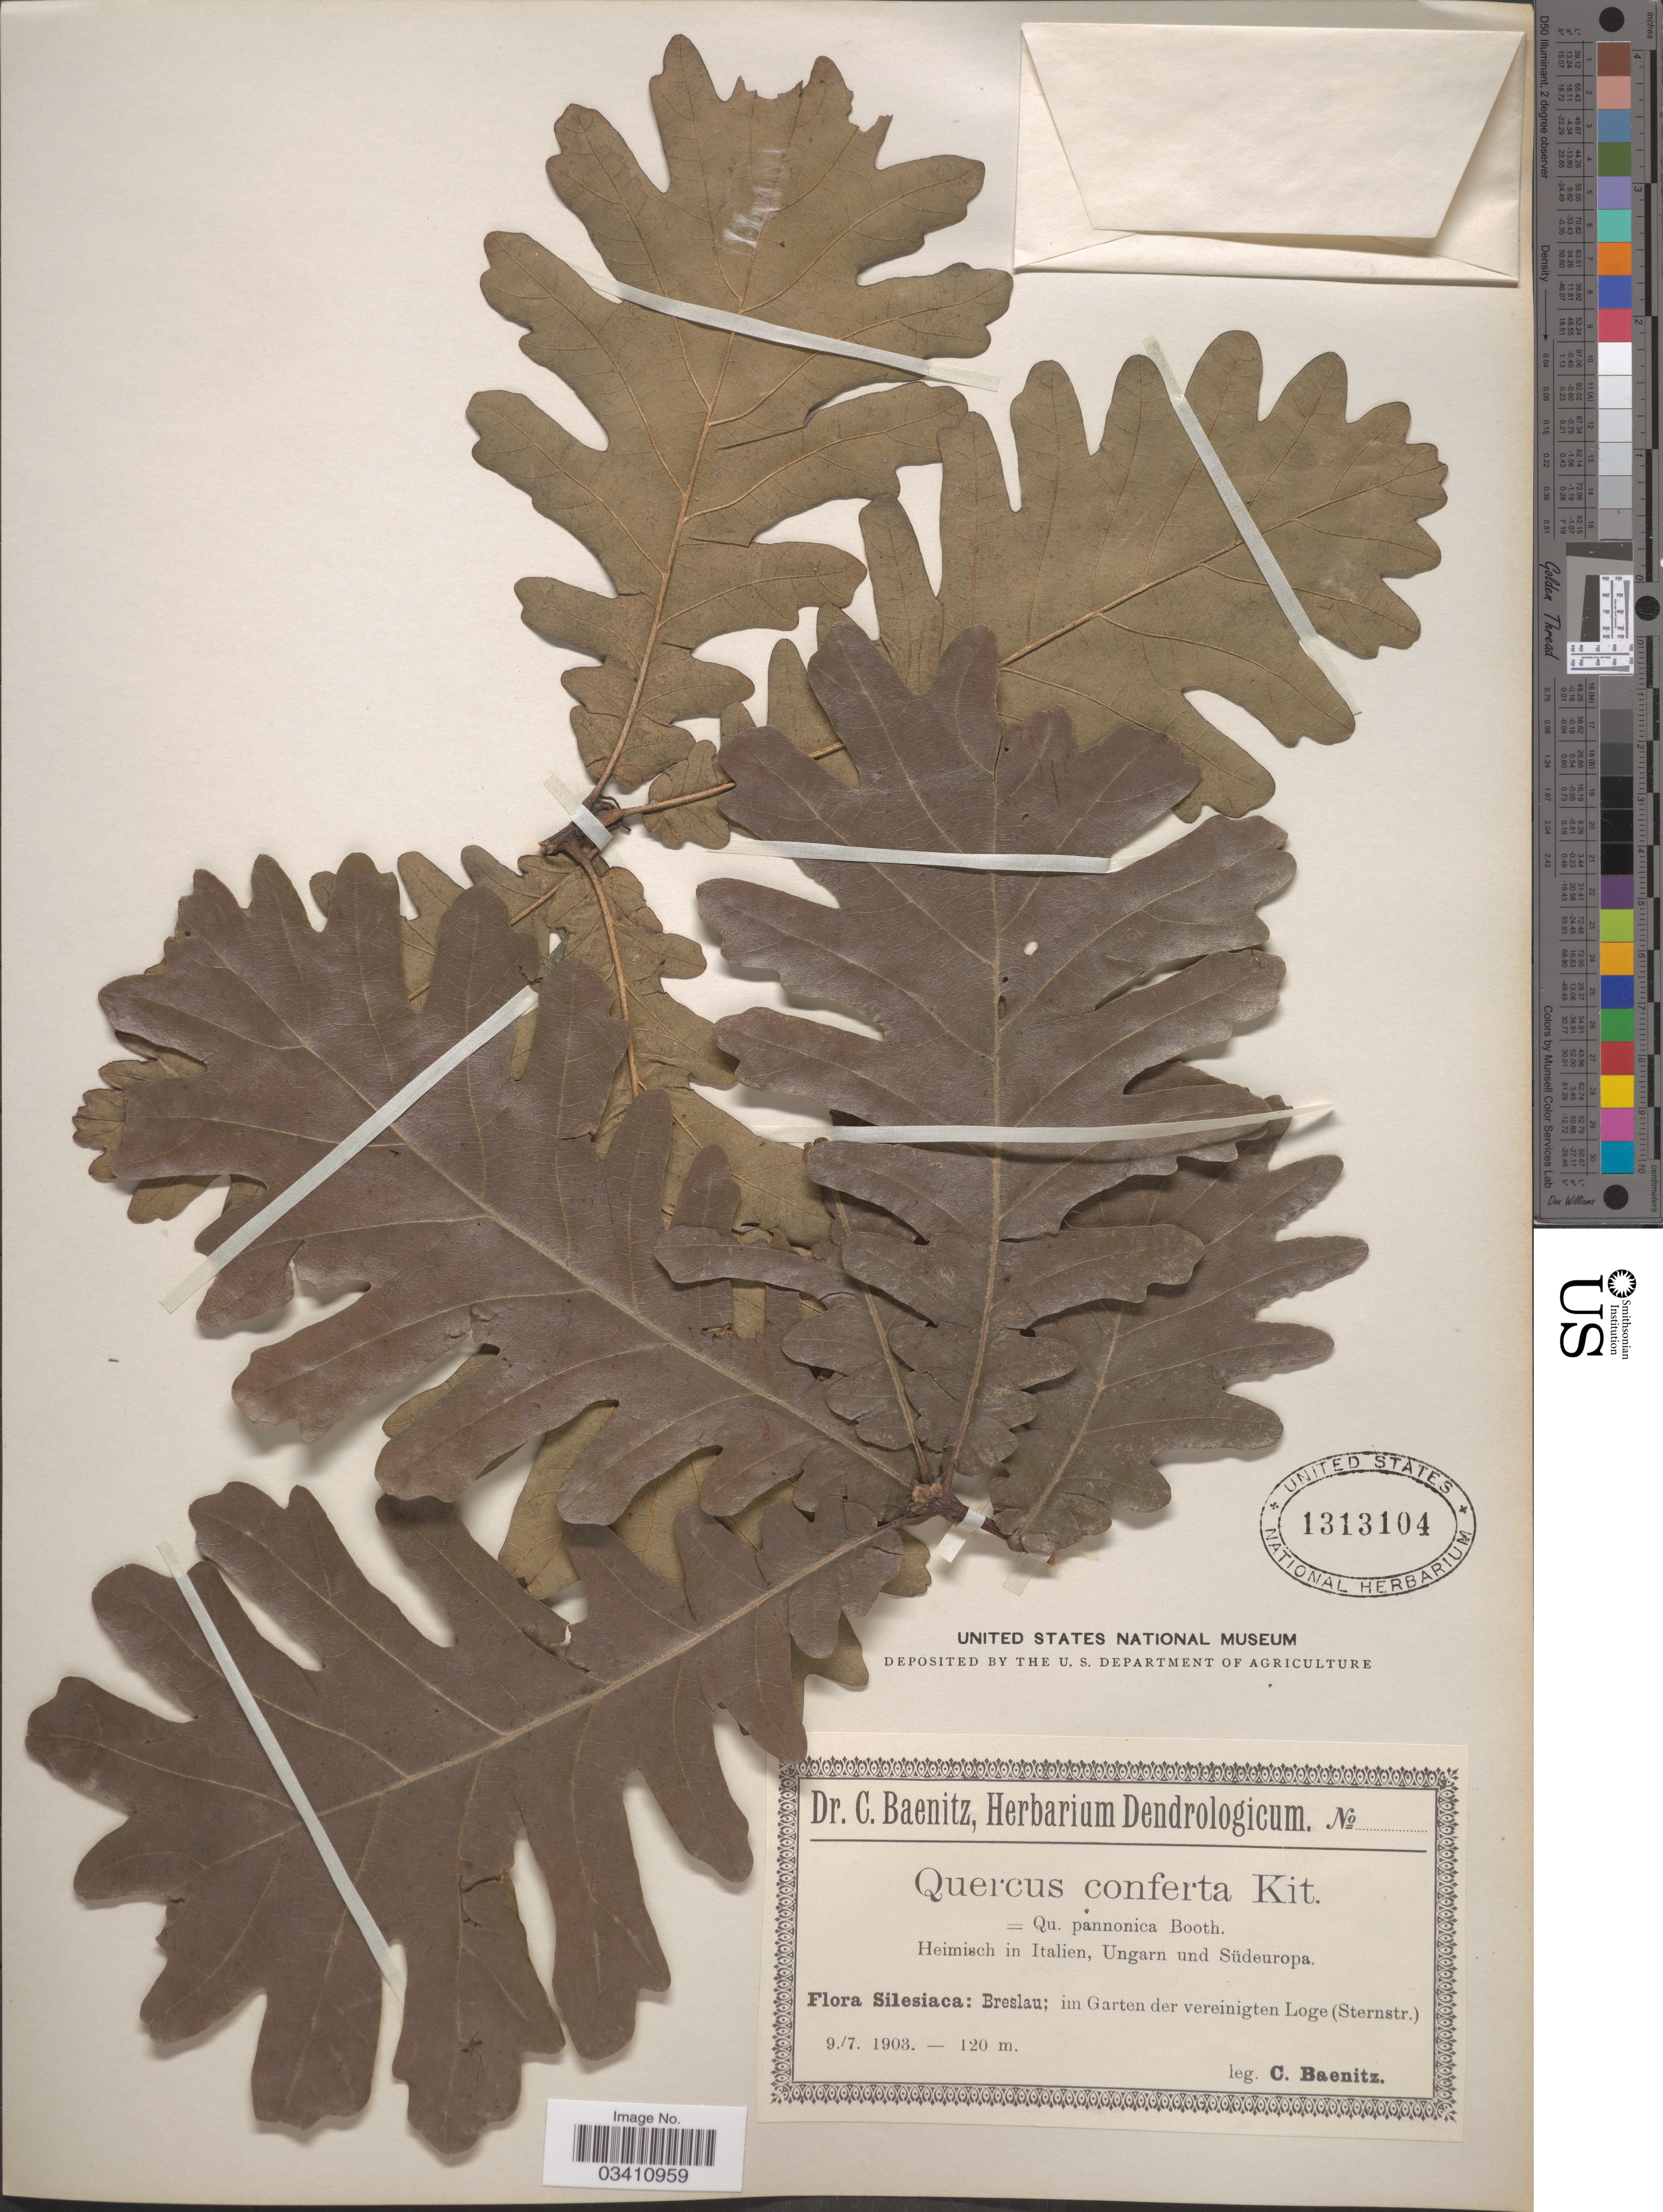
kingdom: Plantae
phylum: Tracheophyta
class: Magnoliopsida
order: Fagales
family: Fagaceae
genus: Quercus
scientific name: Quercus conferta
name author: Kit.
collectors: C. G. Baenitz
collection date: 1903-07-09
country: Poland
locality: Silesiaca: Breslau; im Garten der vereinigten Loge (Sternstr.).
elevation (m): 120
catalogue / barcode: US 1313104